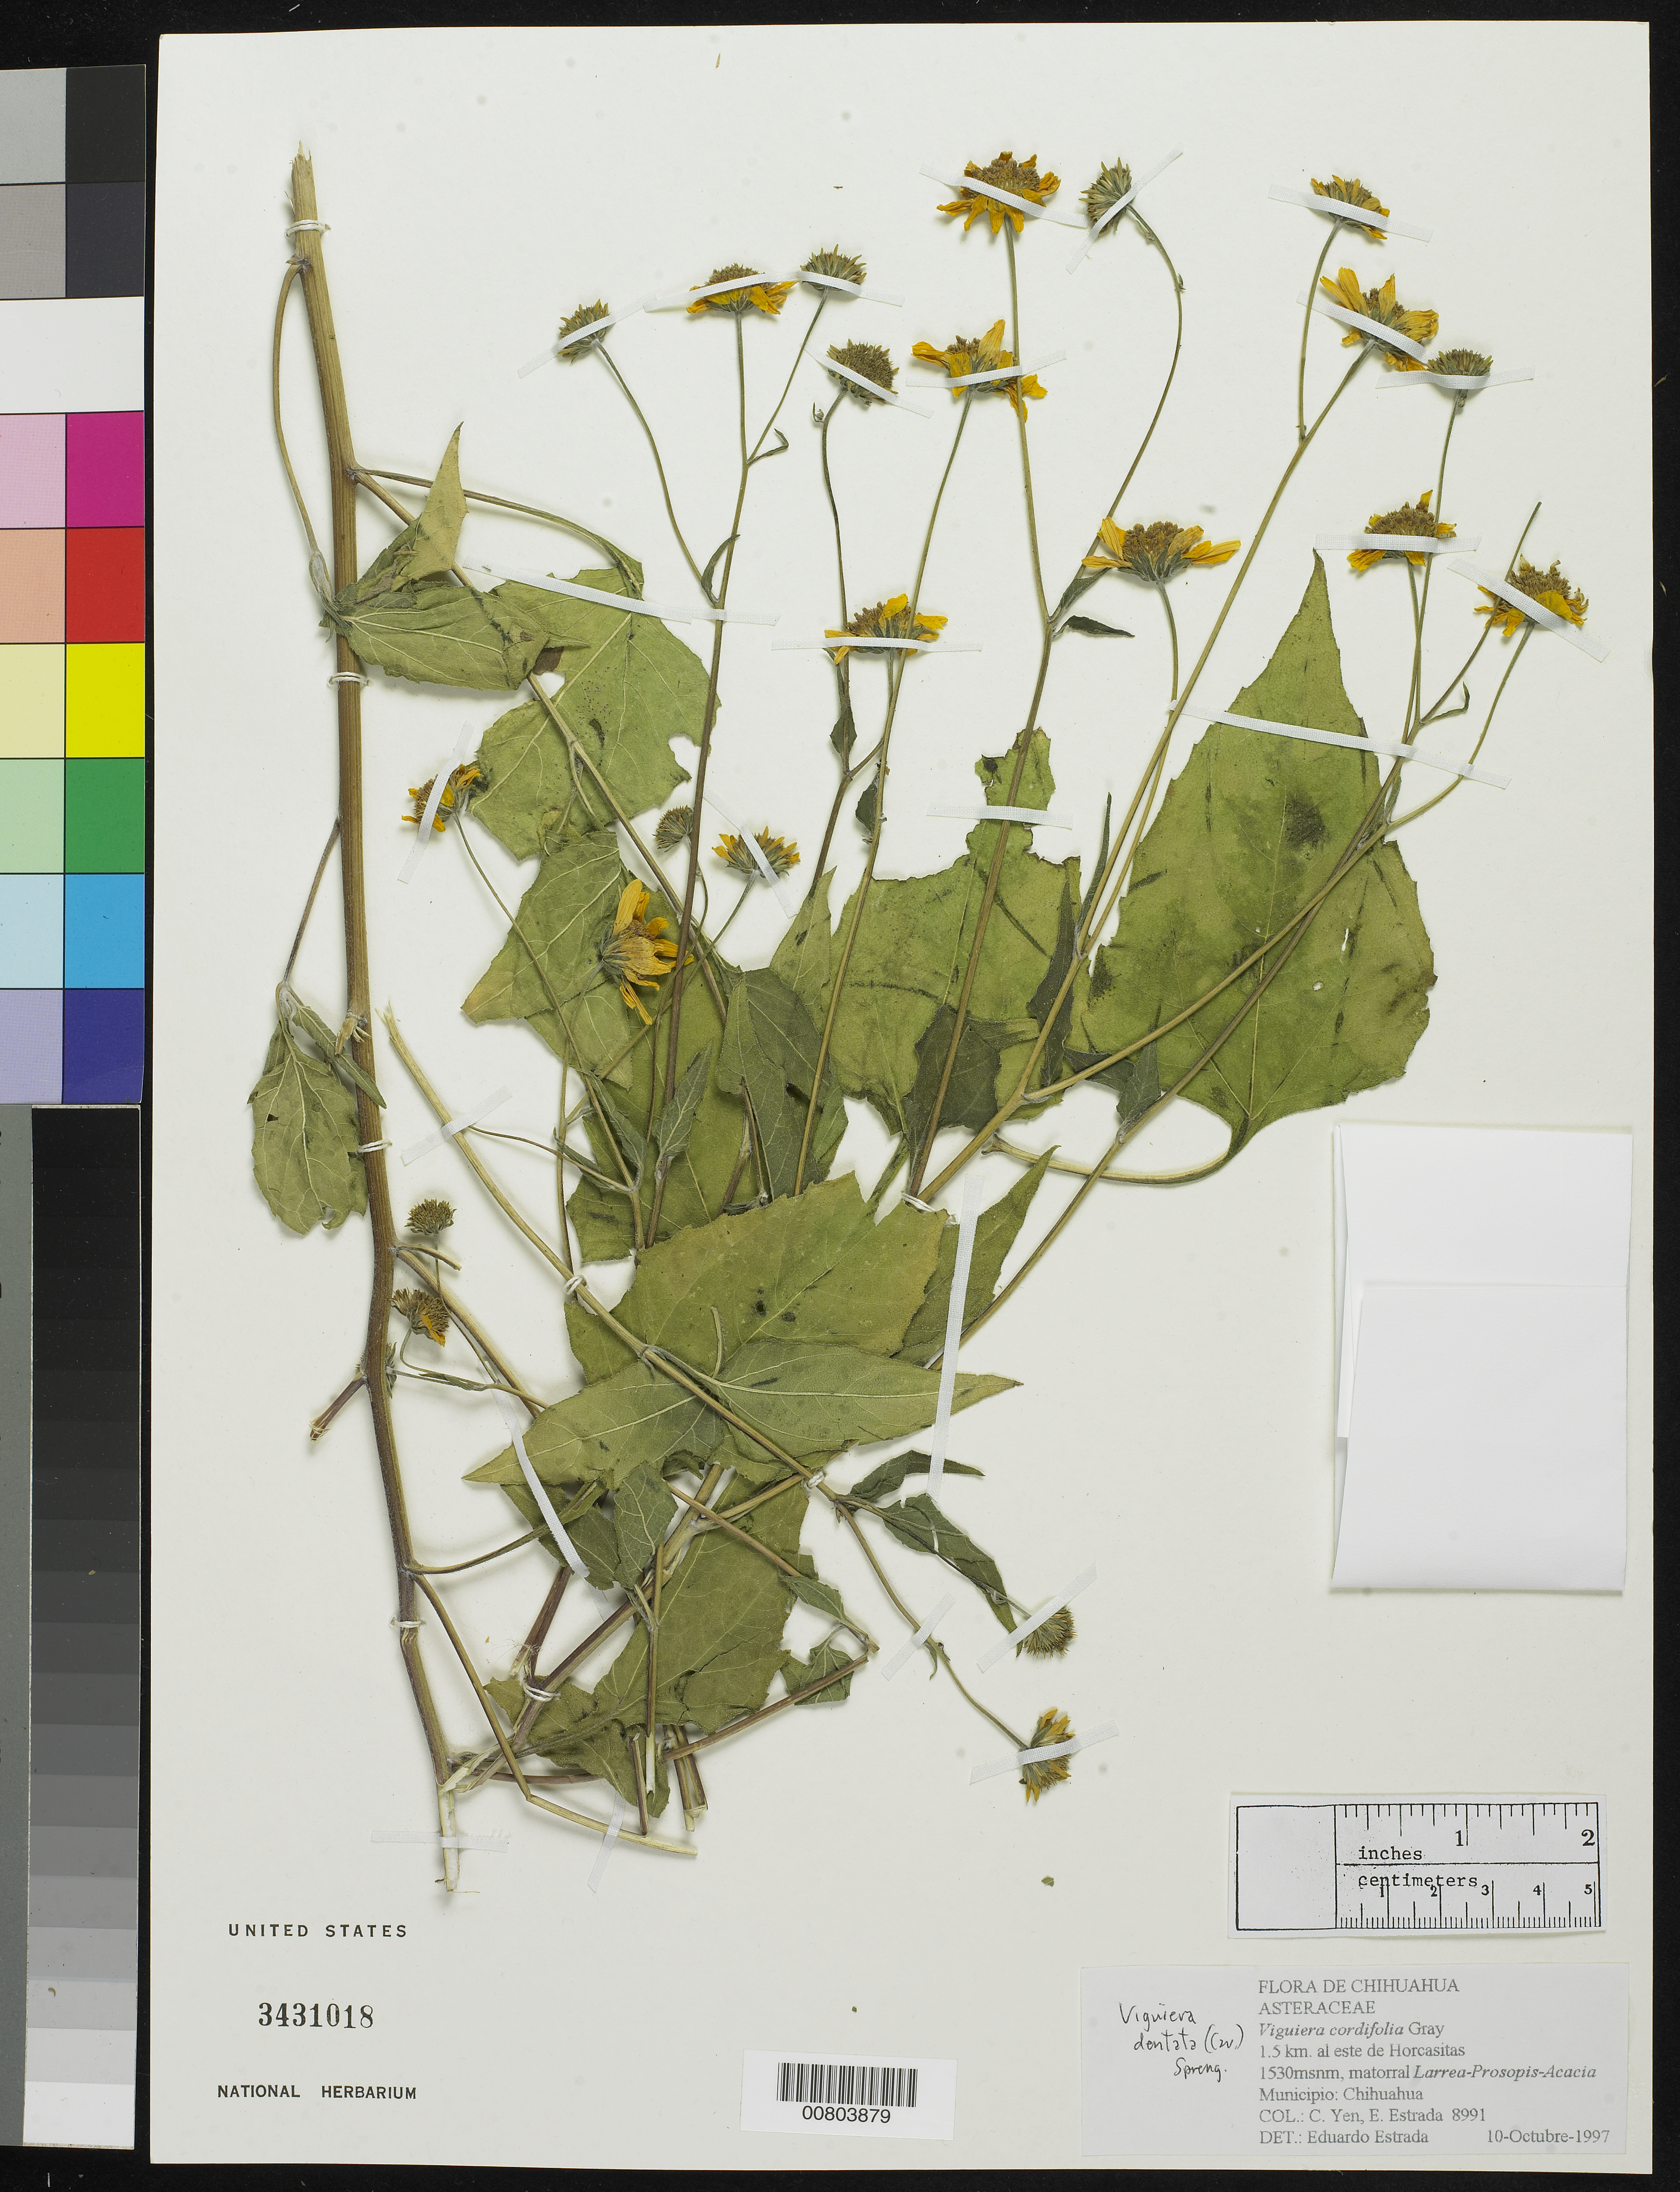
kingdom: Plantae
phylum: Tracheophyta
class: Magnoliopsida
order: Asterales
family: Asteraceae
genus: Viguiera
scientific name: Viguiera dentata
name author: (Cav.) Spreng.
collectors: Y. C. Yang & E. Estrada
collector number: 8991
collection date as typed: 10 Oct 1997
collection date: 1997-10-10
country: Mexico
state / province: Chihuahua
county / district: Chihuahua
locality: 1.5 km. al este de Horcasitas, Chihuahua.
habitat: Matorral Larrea-Prosopis-Acacia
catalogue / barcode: US 3431018